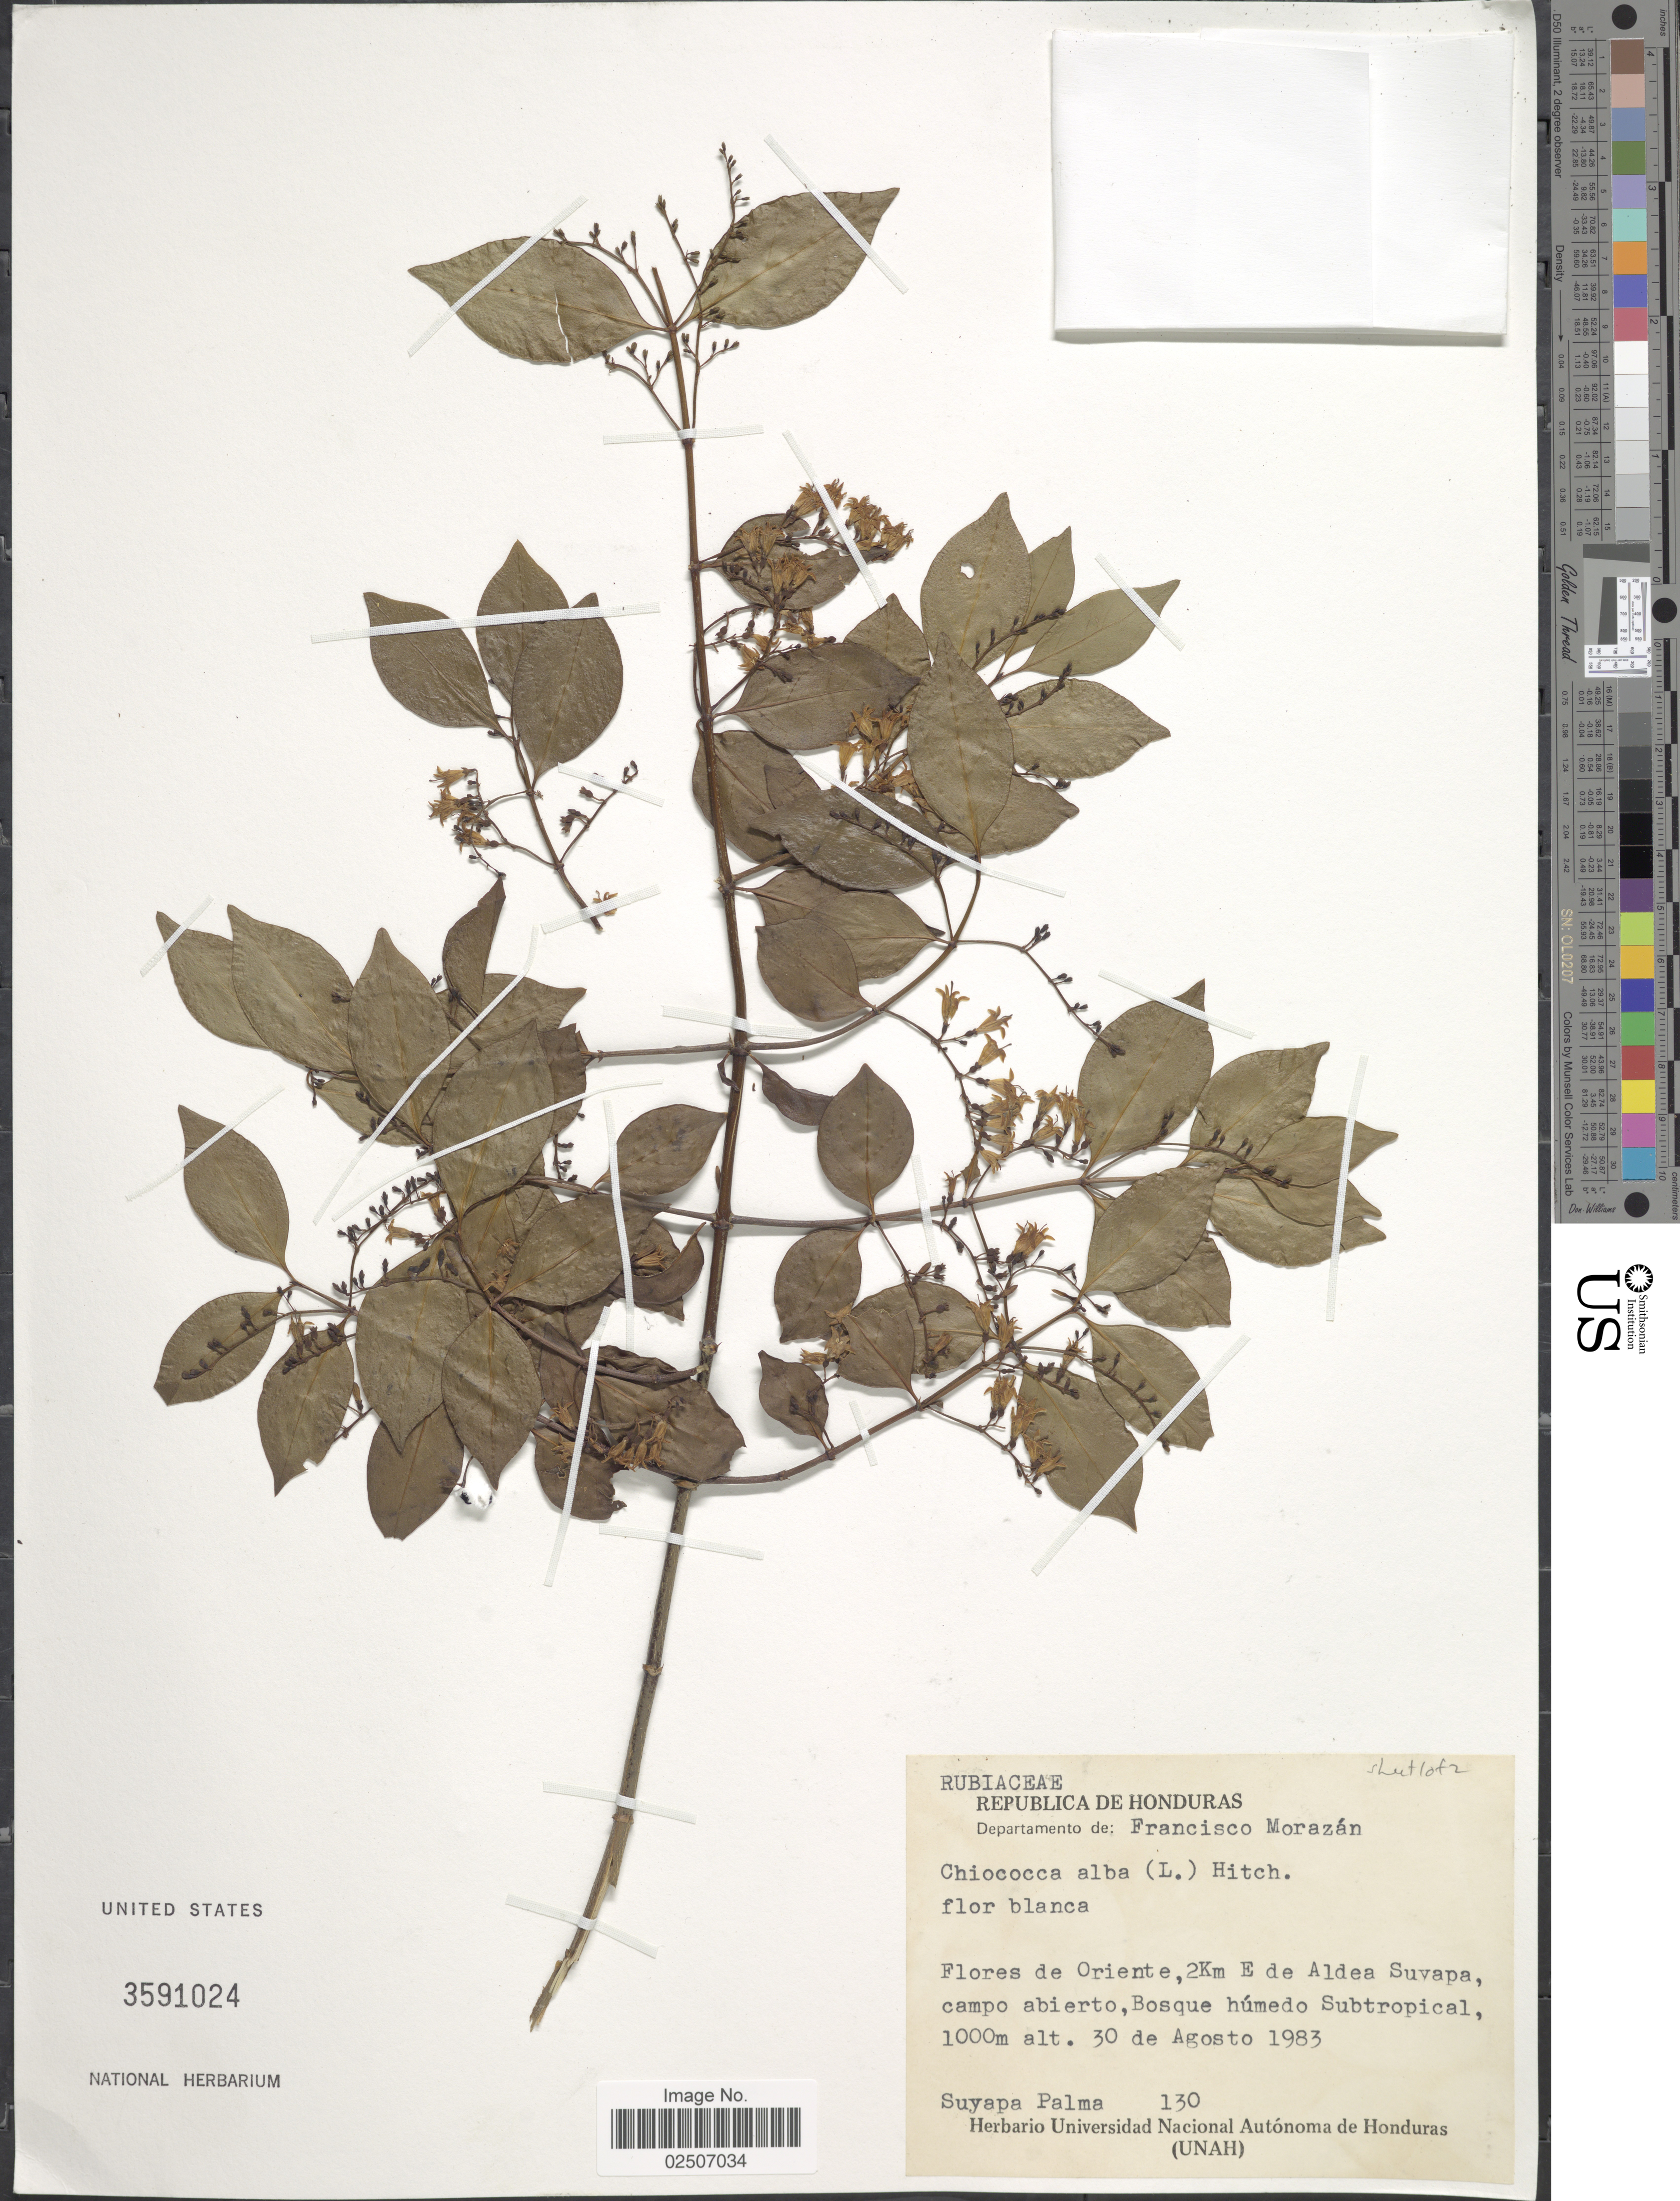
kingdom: Plantae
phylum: Tracheophyta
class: Magnoliopsida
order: Gentianales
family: Rubiaceae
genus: Chiococca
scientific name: Chiococca alba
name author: (L.) Hitchc.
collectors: S. Palma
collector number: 130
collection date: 1983-08-30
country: Honduras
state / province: Fco. Morazán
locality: Departamento de: Francisco Morazan. Flores de Oriente, 2 Km E de Aldea Suyapa, campo abierto, Bosque humedo Subtropical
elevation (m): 1000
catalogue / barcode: US 3591024